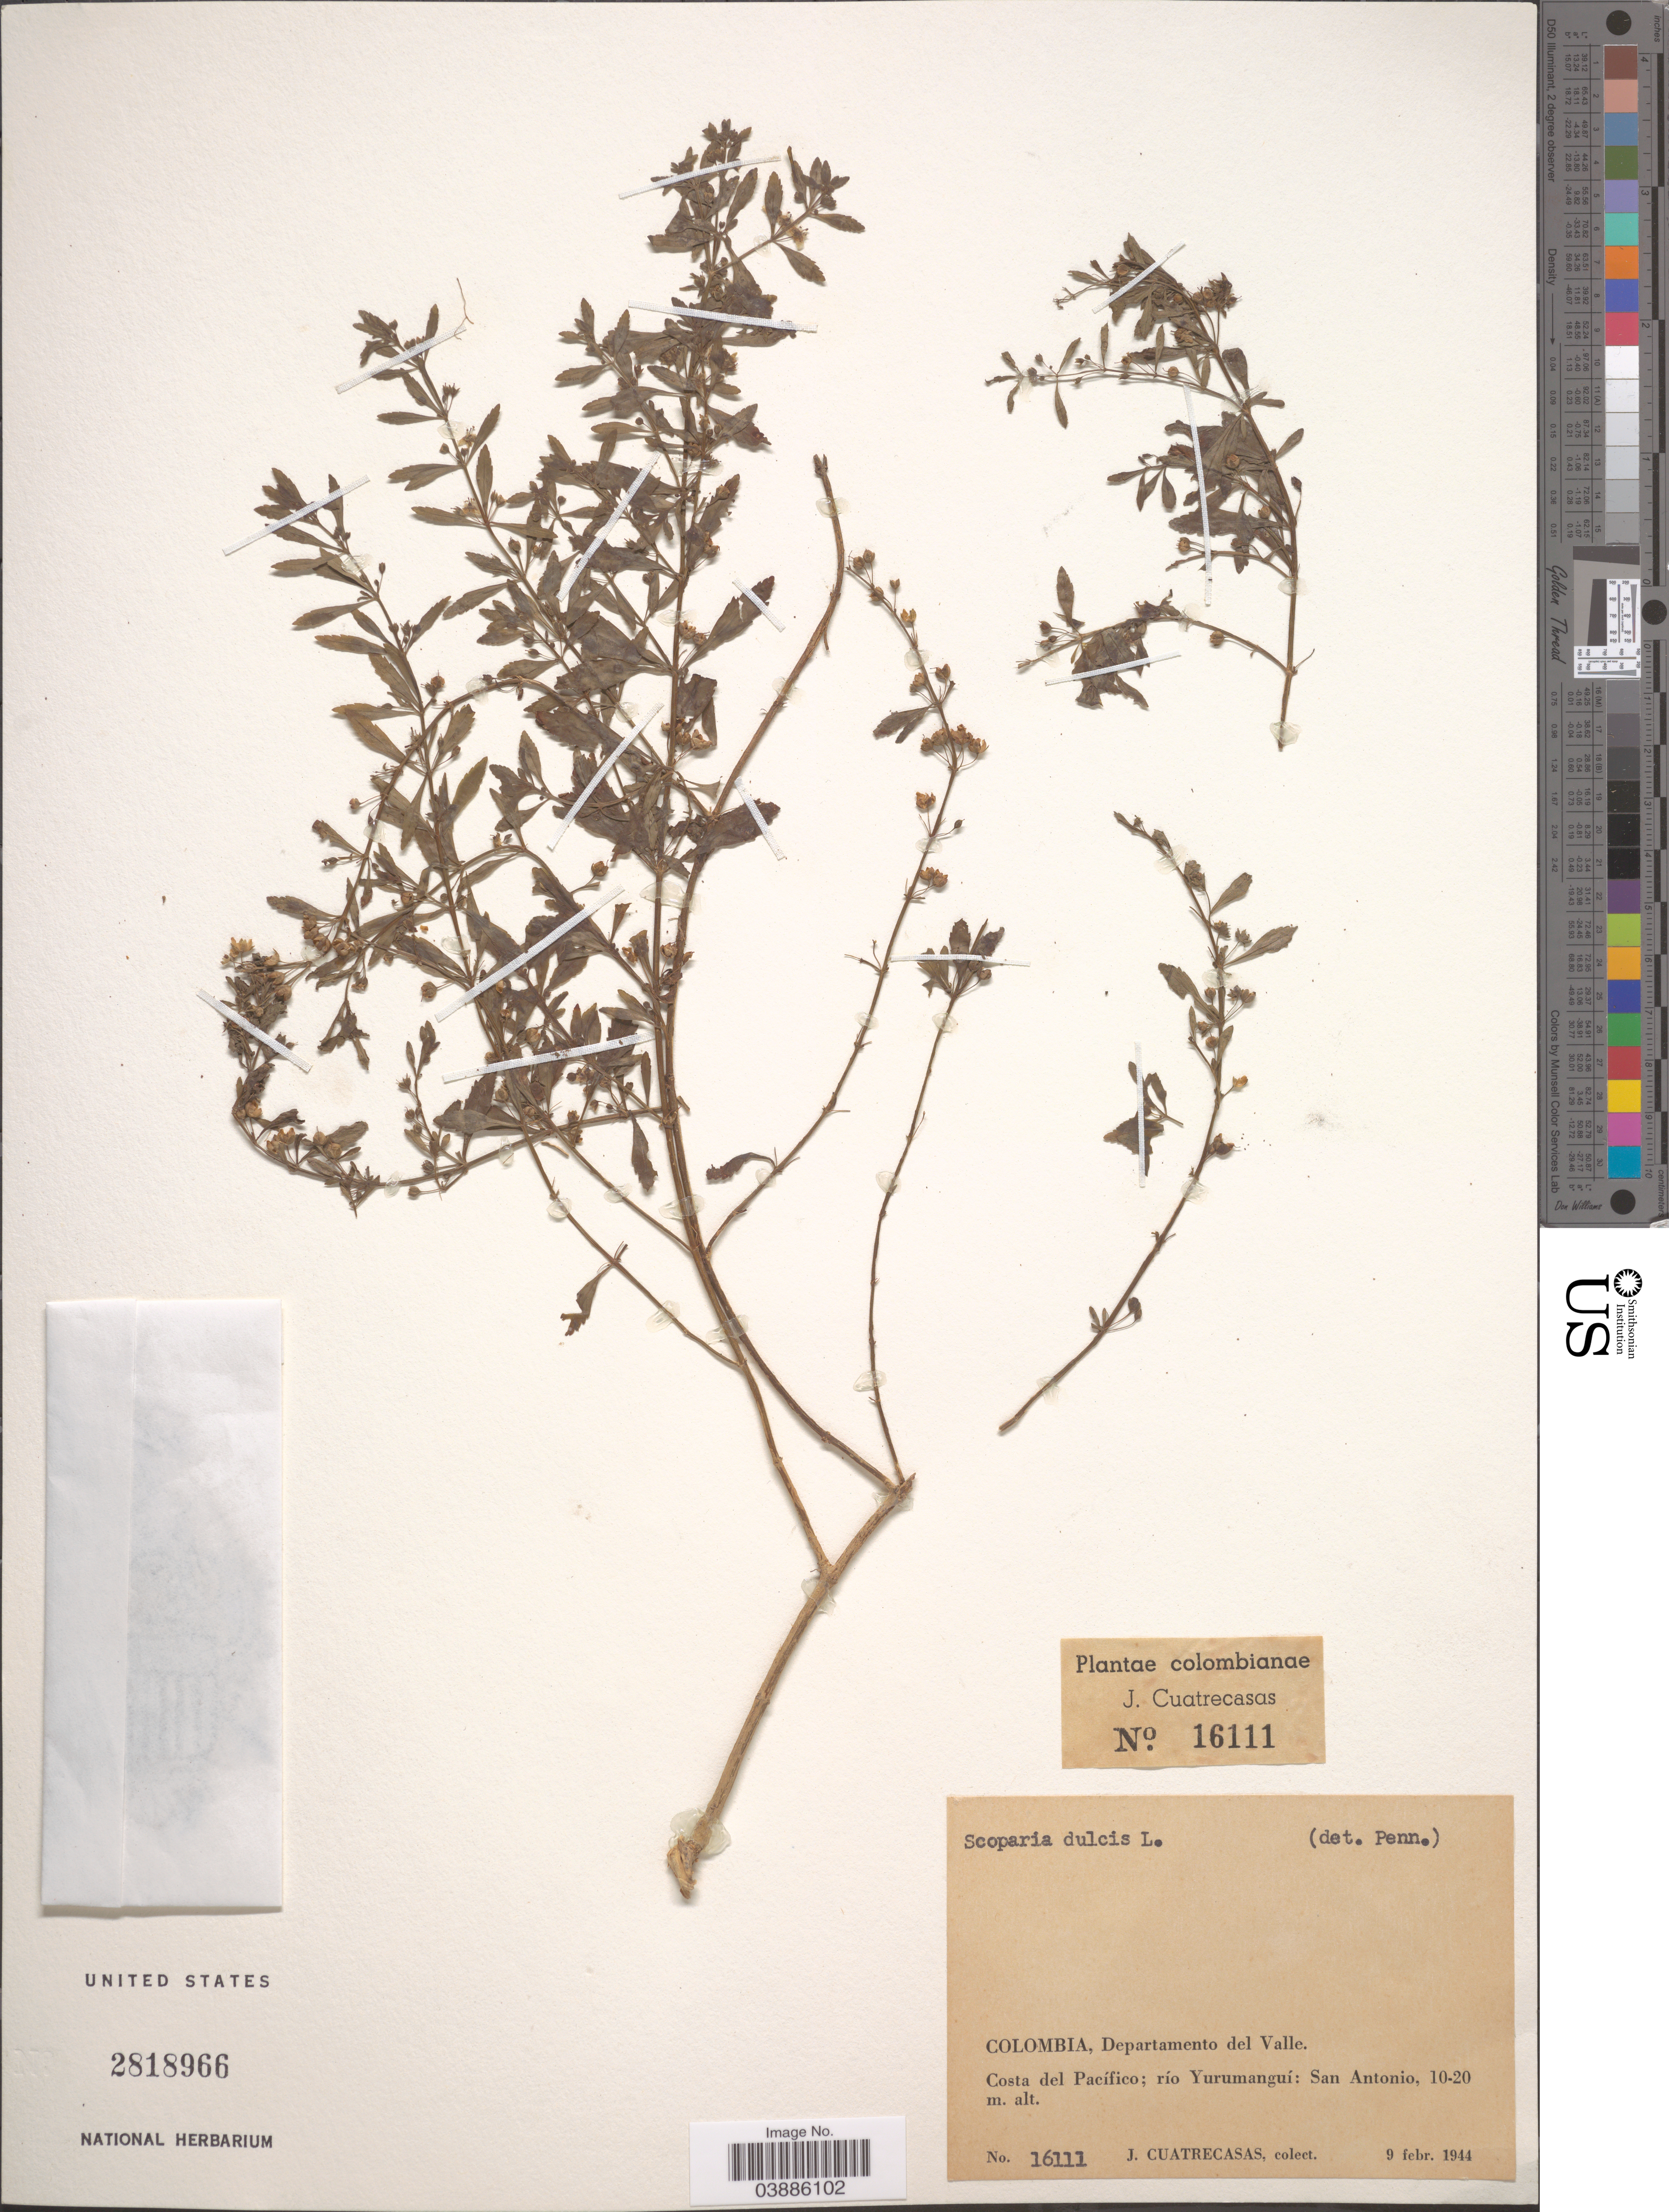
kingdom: Plantae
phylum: Tracheophyta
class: Magnoliopsida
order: Lamiales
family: Plantaginaceae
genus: Scoparia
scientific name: Scoparia dulcis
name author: L.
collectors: J. Cuatrecasas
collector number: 16111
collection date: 1944-02-09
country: Colombia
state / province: Valle del Cauca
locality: Departamento del Valle. Costa del Pacífico; río Yurumanguí: San Antonio.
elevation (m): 10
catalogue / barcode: US 2818966